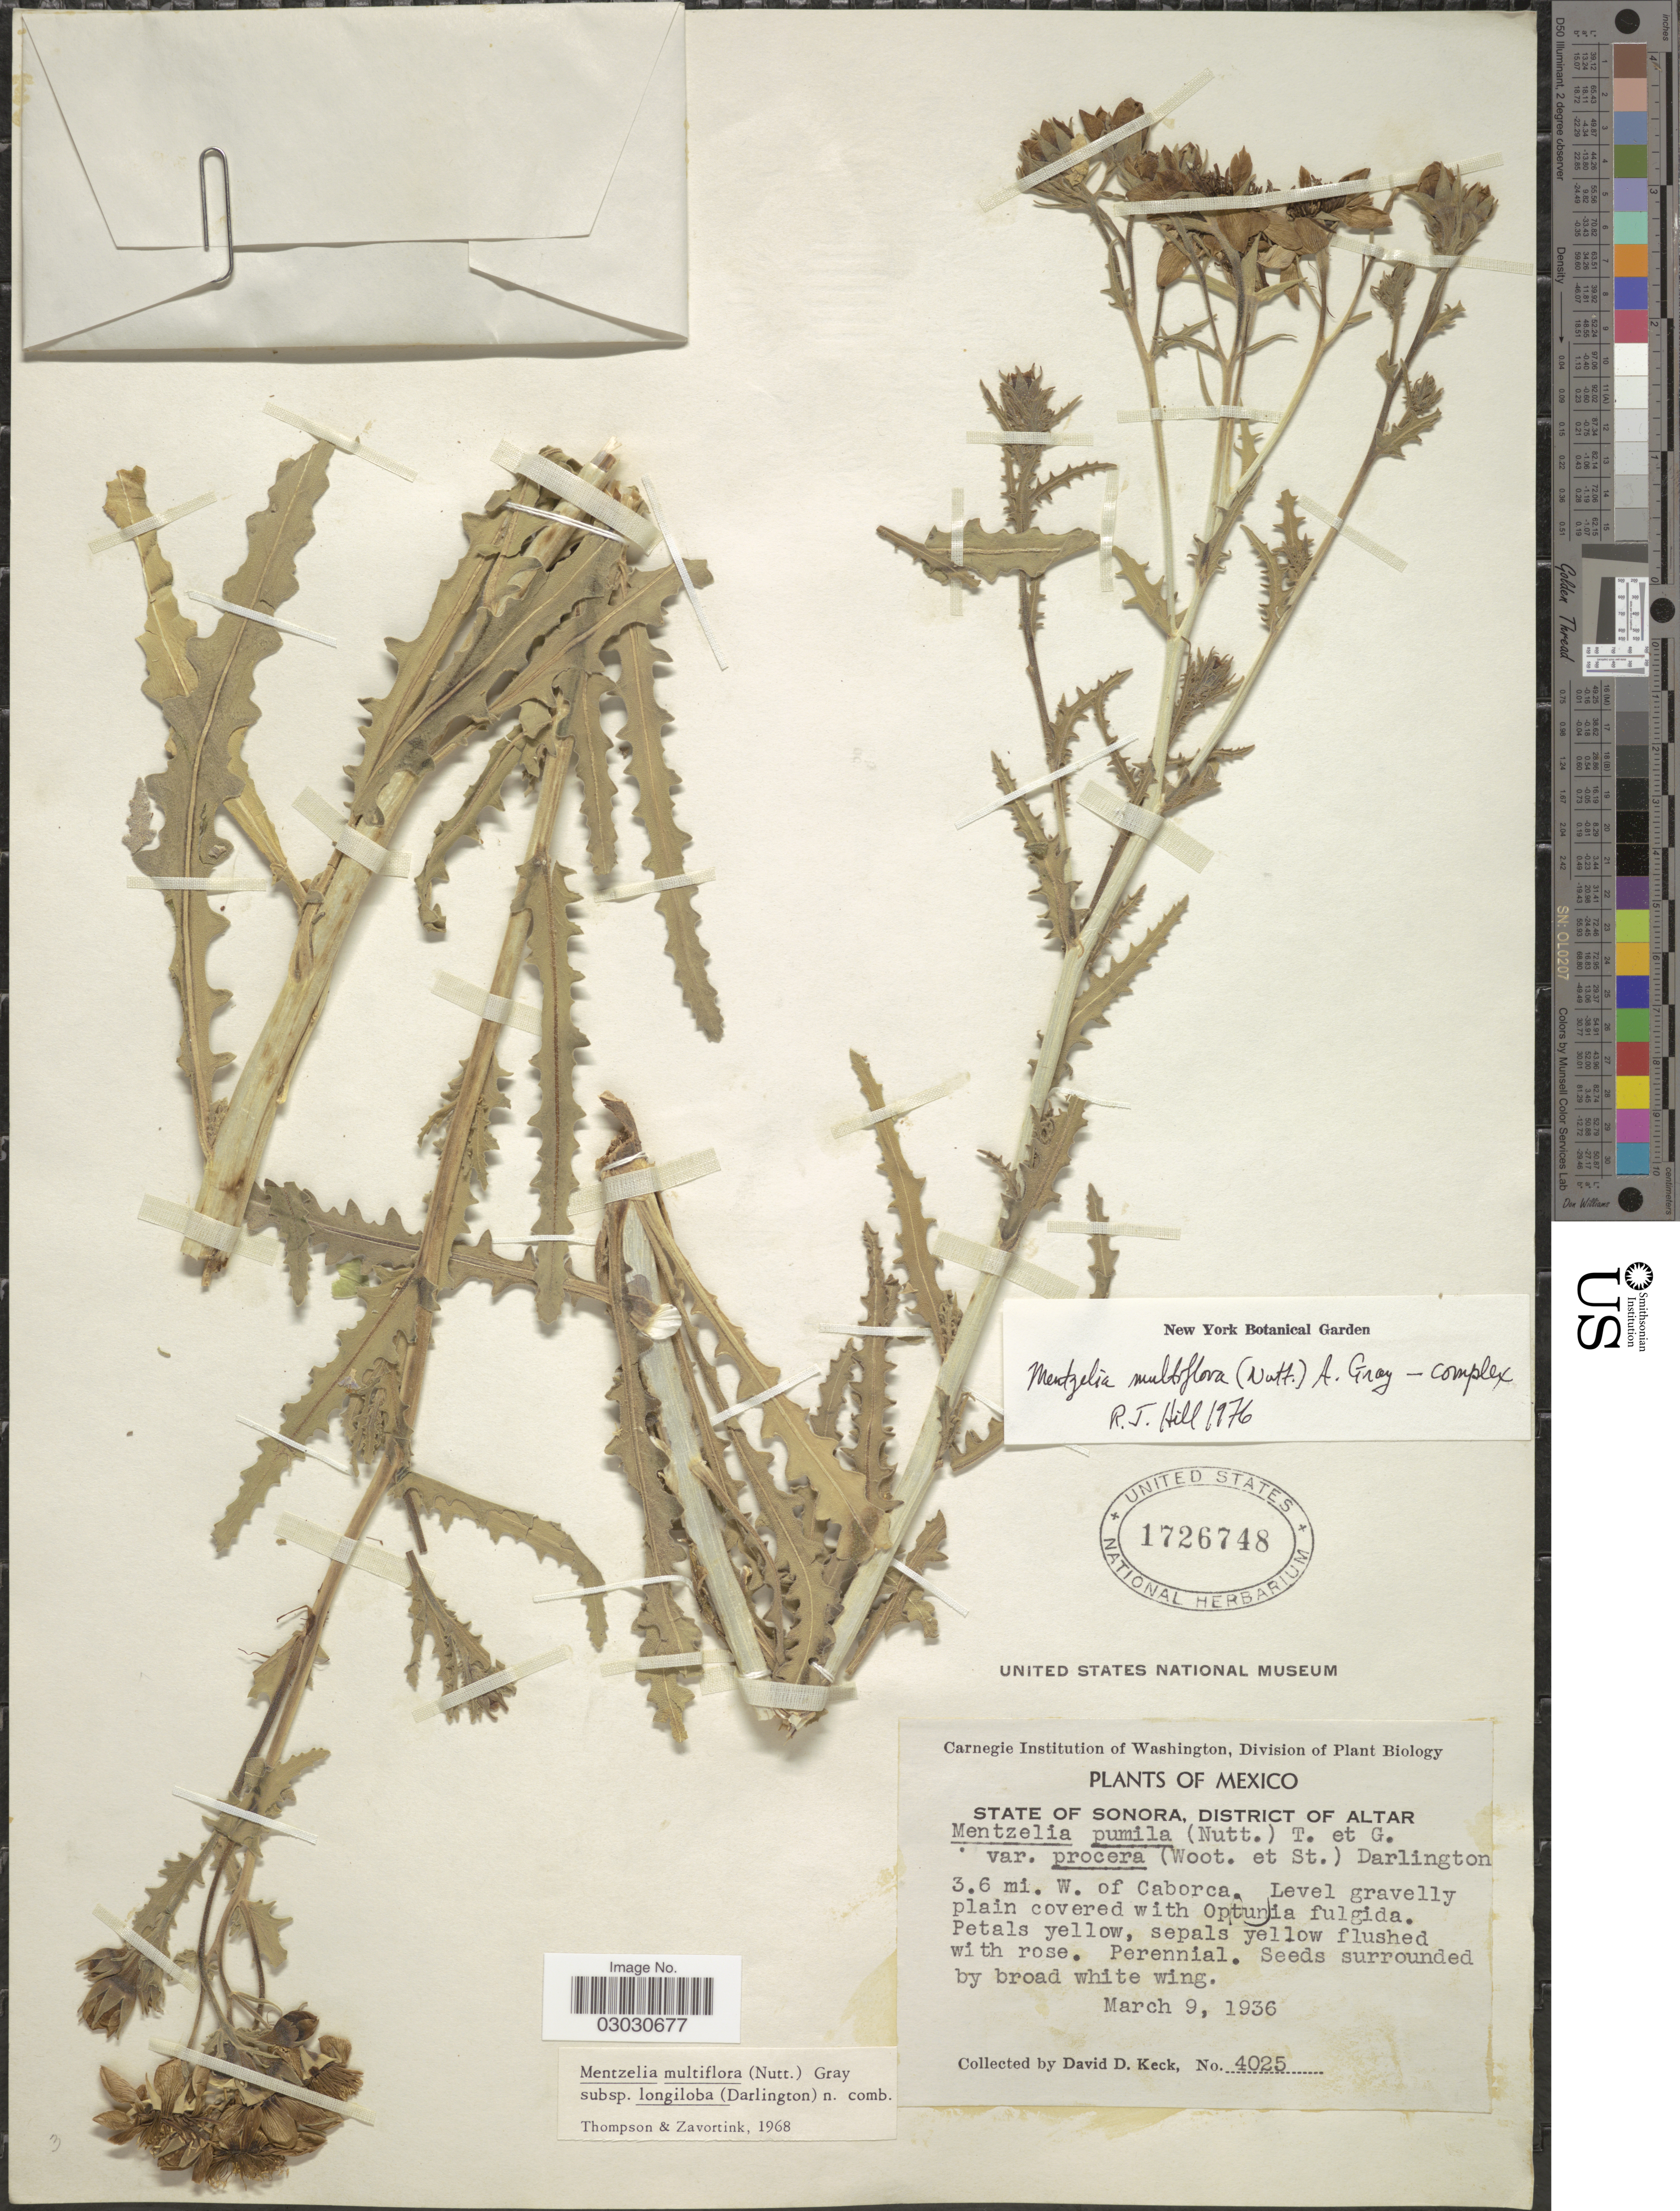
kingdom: Plantae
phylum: Tracheophyta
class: Magnoliopsida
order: Cornales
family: Loasaceae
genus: Mentzelia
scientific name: Mentzelia multiflora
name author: (Nutt.) A. Gray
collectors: D. D. Keck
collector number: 4025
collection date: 1936-03-09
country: Mexico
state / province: Sonora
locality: District of Altar. 3.6 mi. W. of Caborca.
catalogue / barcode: US 1726748